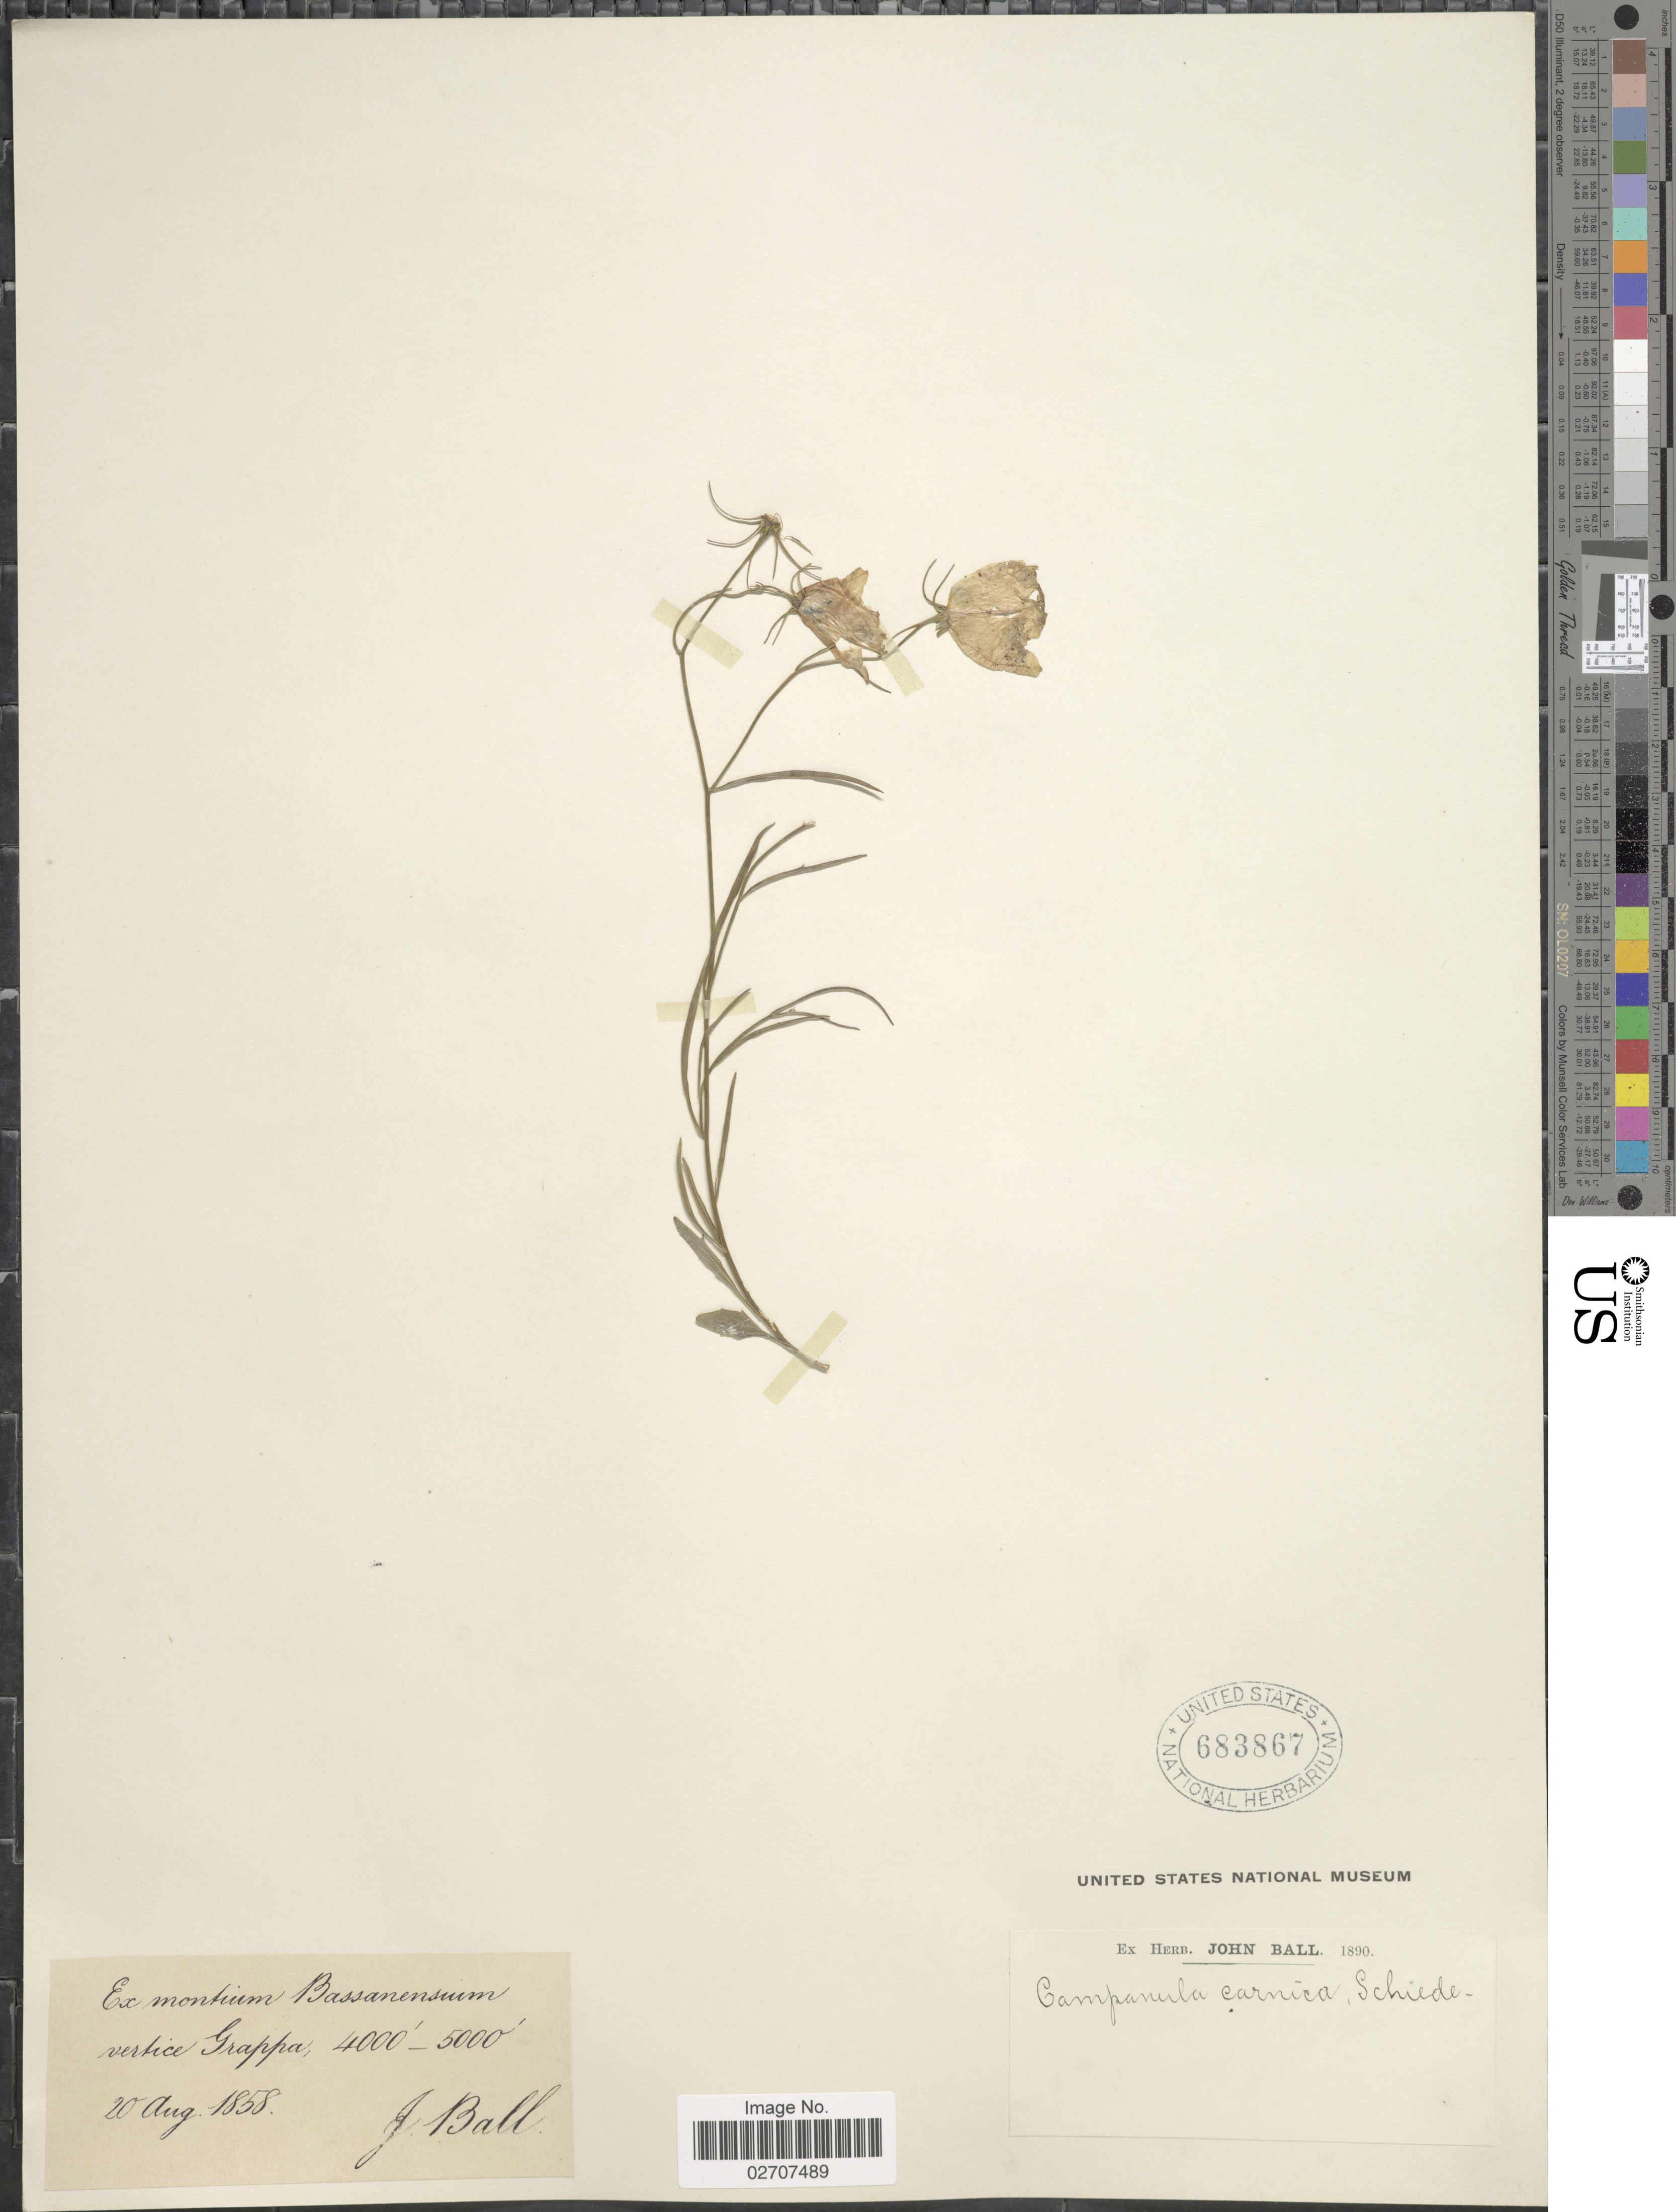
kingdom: Plantae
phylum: Tracheophyta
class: Magnoliopsida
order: Asterales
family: Campanulaceae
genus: Campanula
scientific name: Campanula carnica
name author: Schiede ex Mert. & W.D.J. Koch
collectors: J. Ball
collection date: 1858-08-20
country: Italy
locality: Ex montium Bassanensuim vertice Grappa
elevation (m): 1219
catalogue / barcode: US 683867